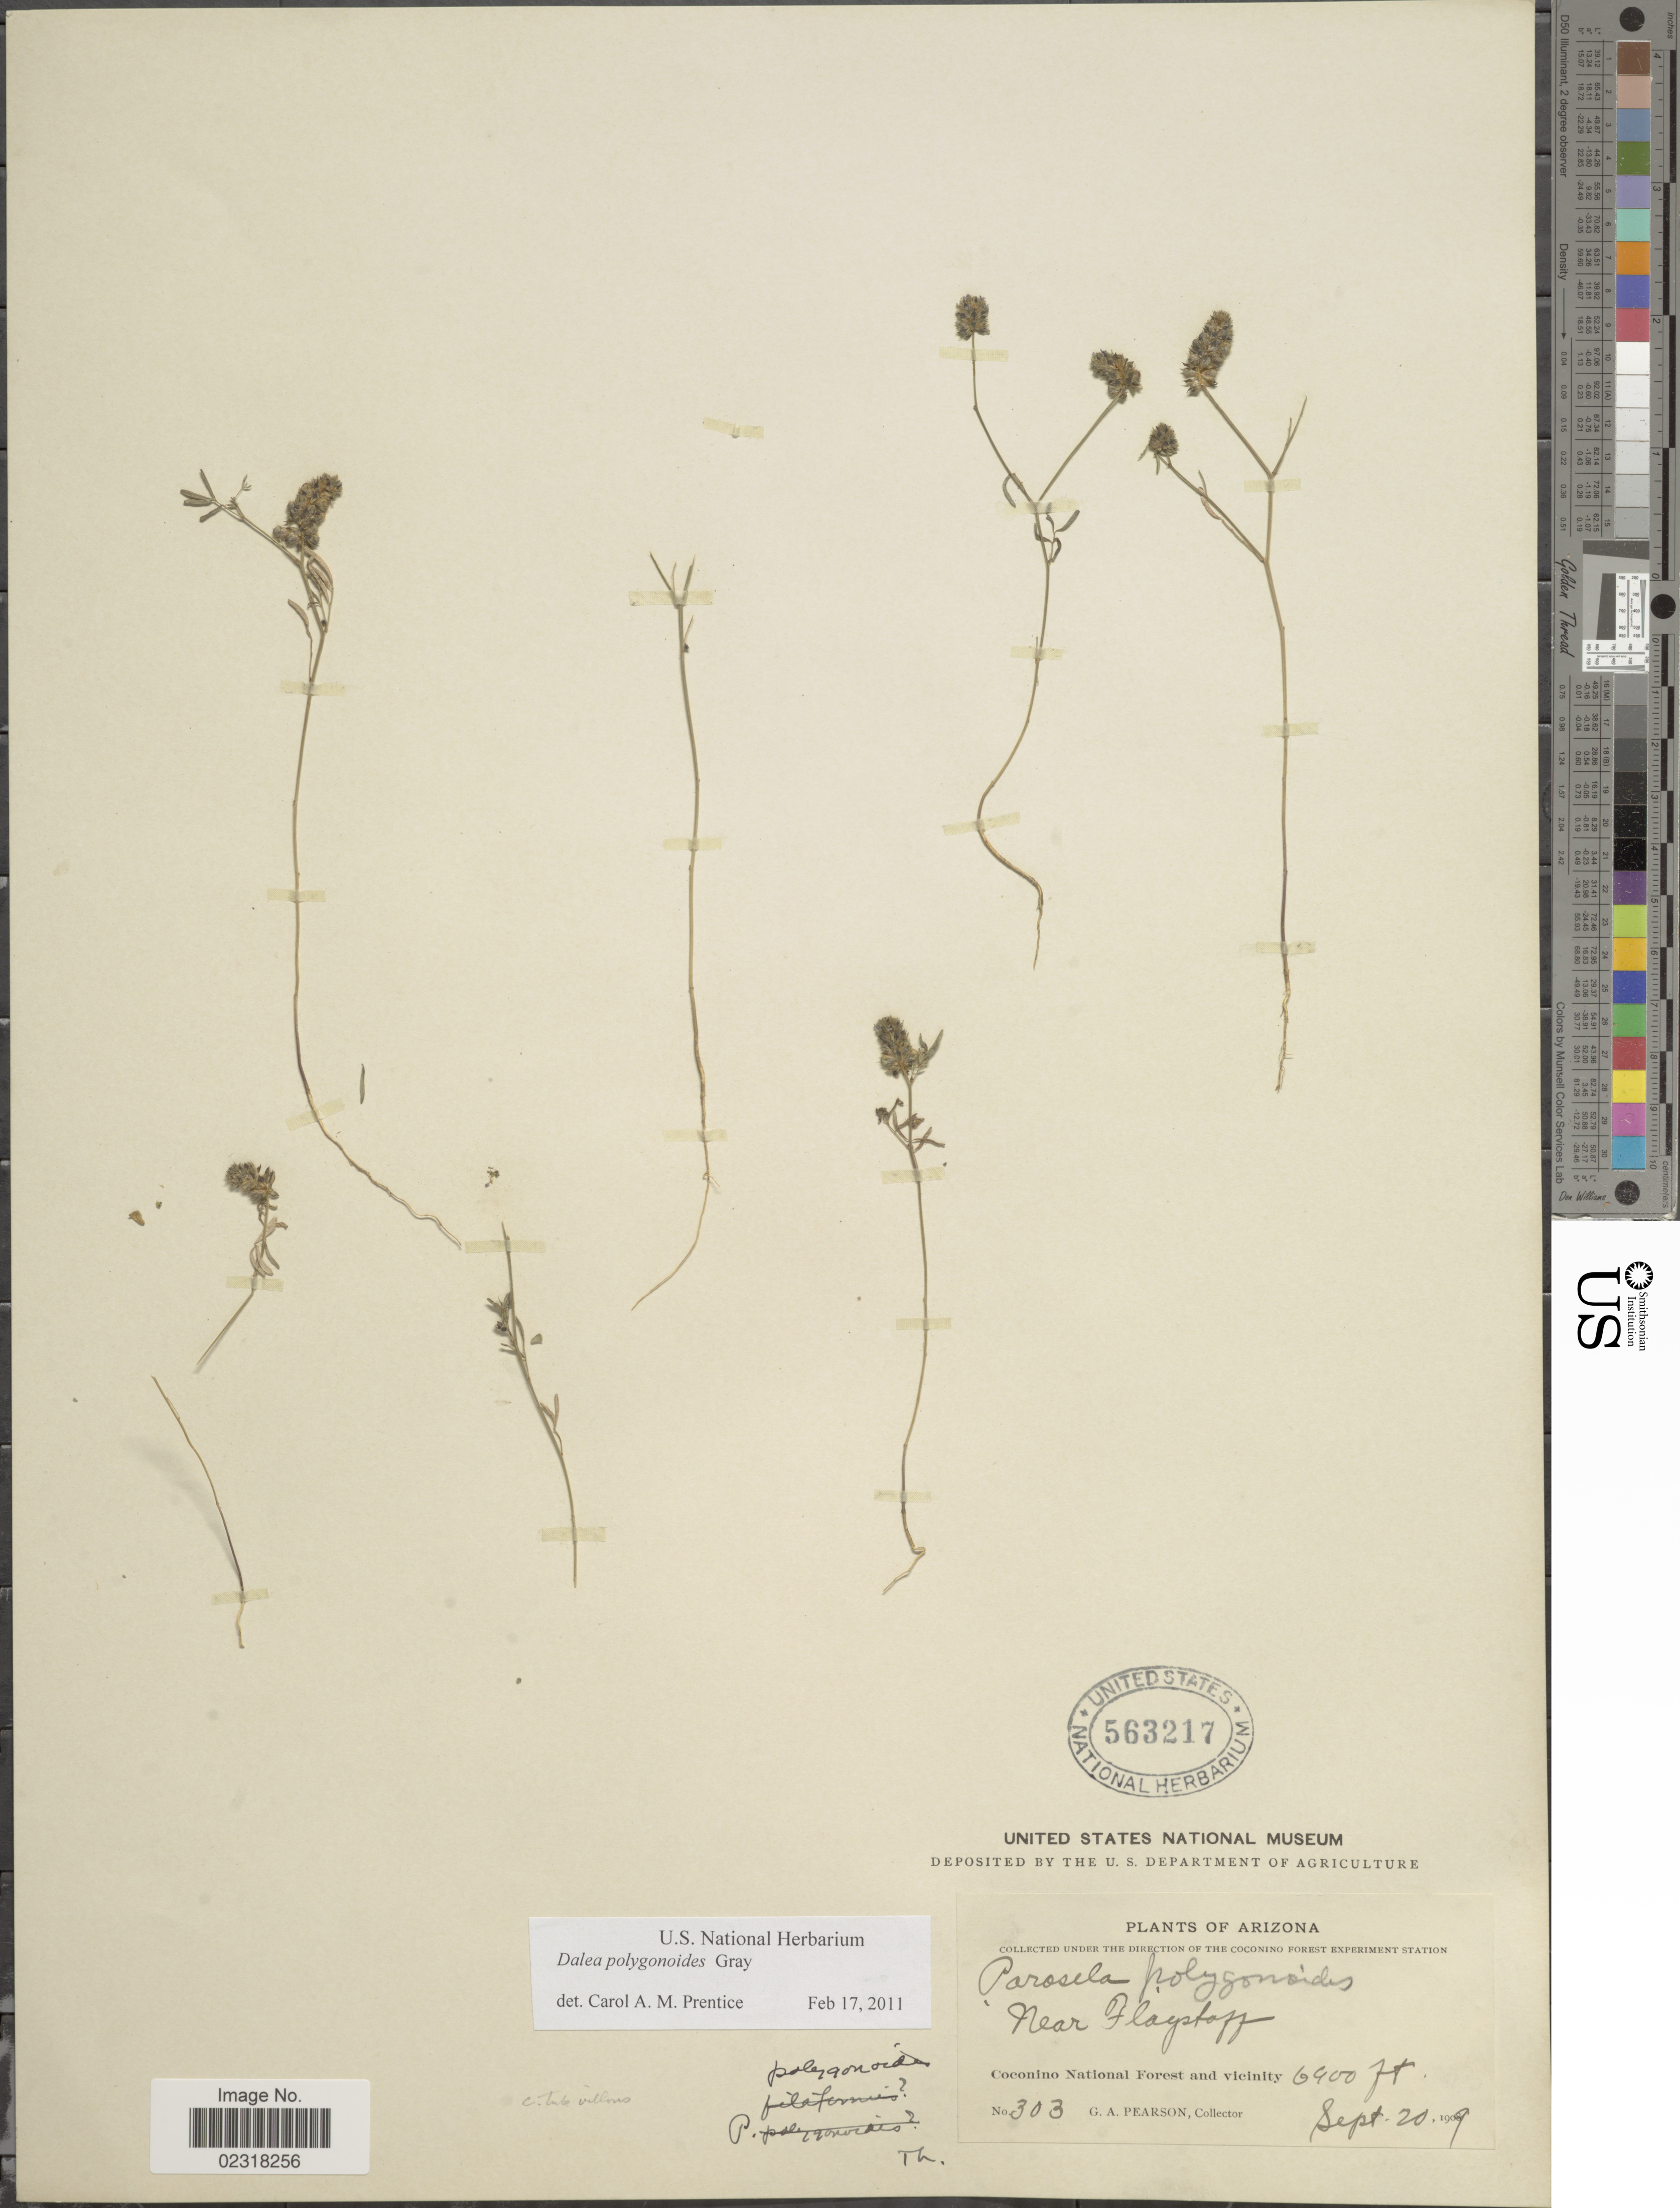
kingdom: Plantae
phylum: Tracheophyta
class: Magnoliopsida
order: Fabales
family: Fabaceae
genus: Dalea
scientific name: Dalea polygonoides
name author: A. Gray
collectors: G. Pearson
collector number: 303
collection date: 1909-09-20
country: United States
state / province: Arizona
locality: Coconino National Forest and vicinity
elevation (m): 1951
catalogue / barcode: US 563217